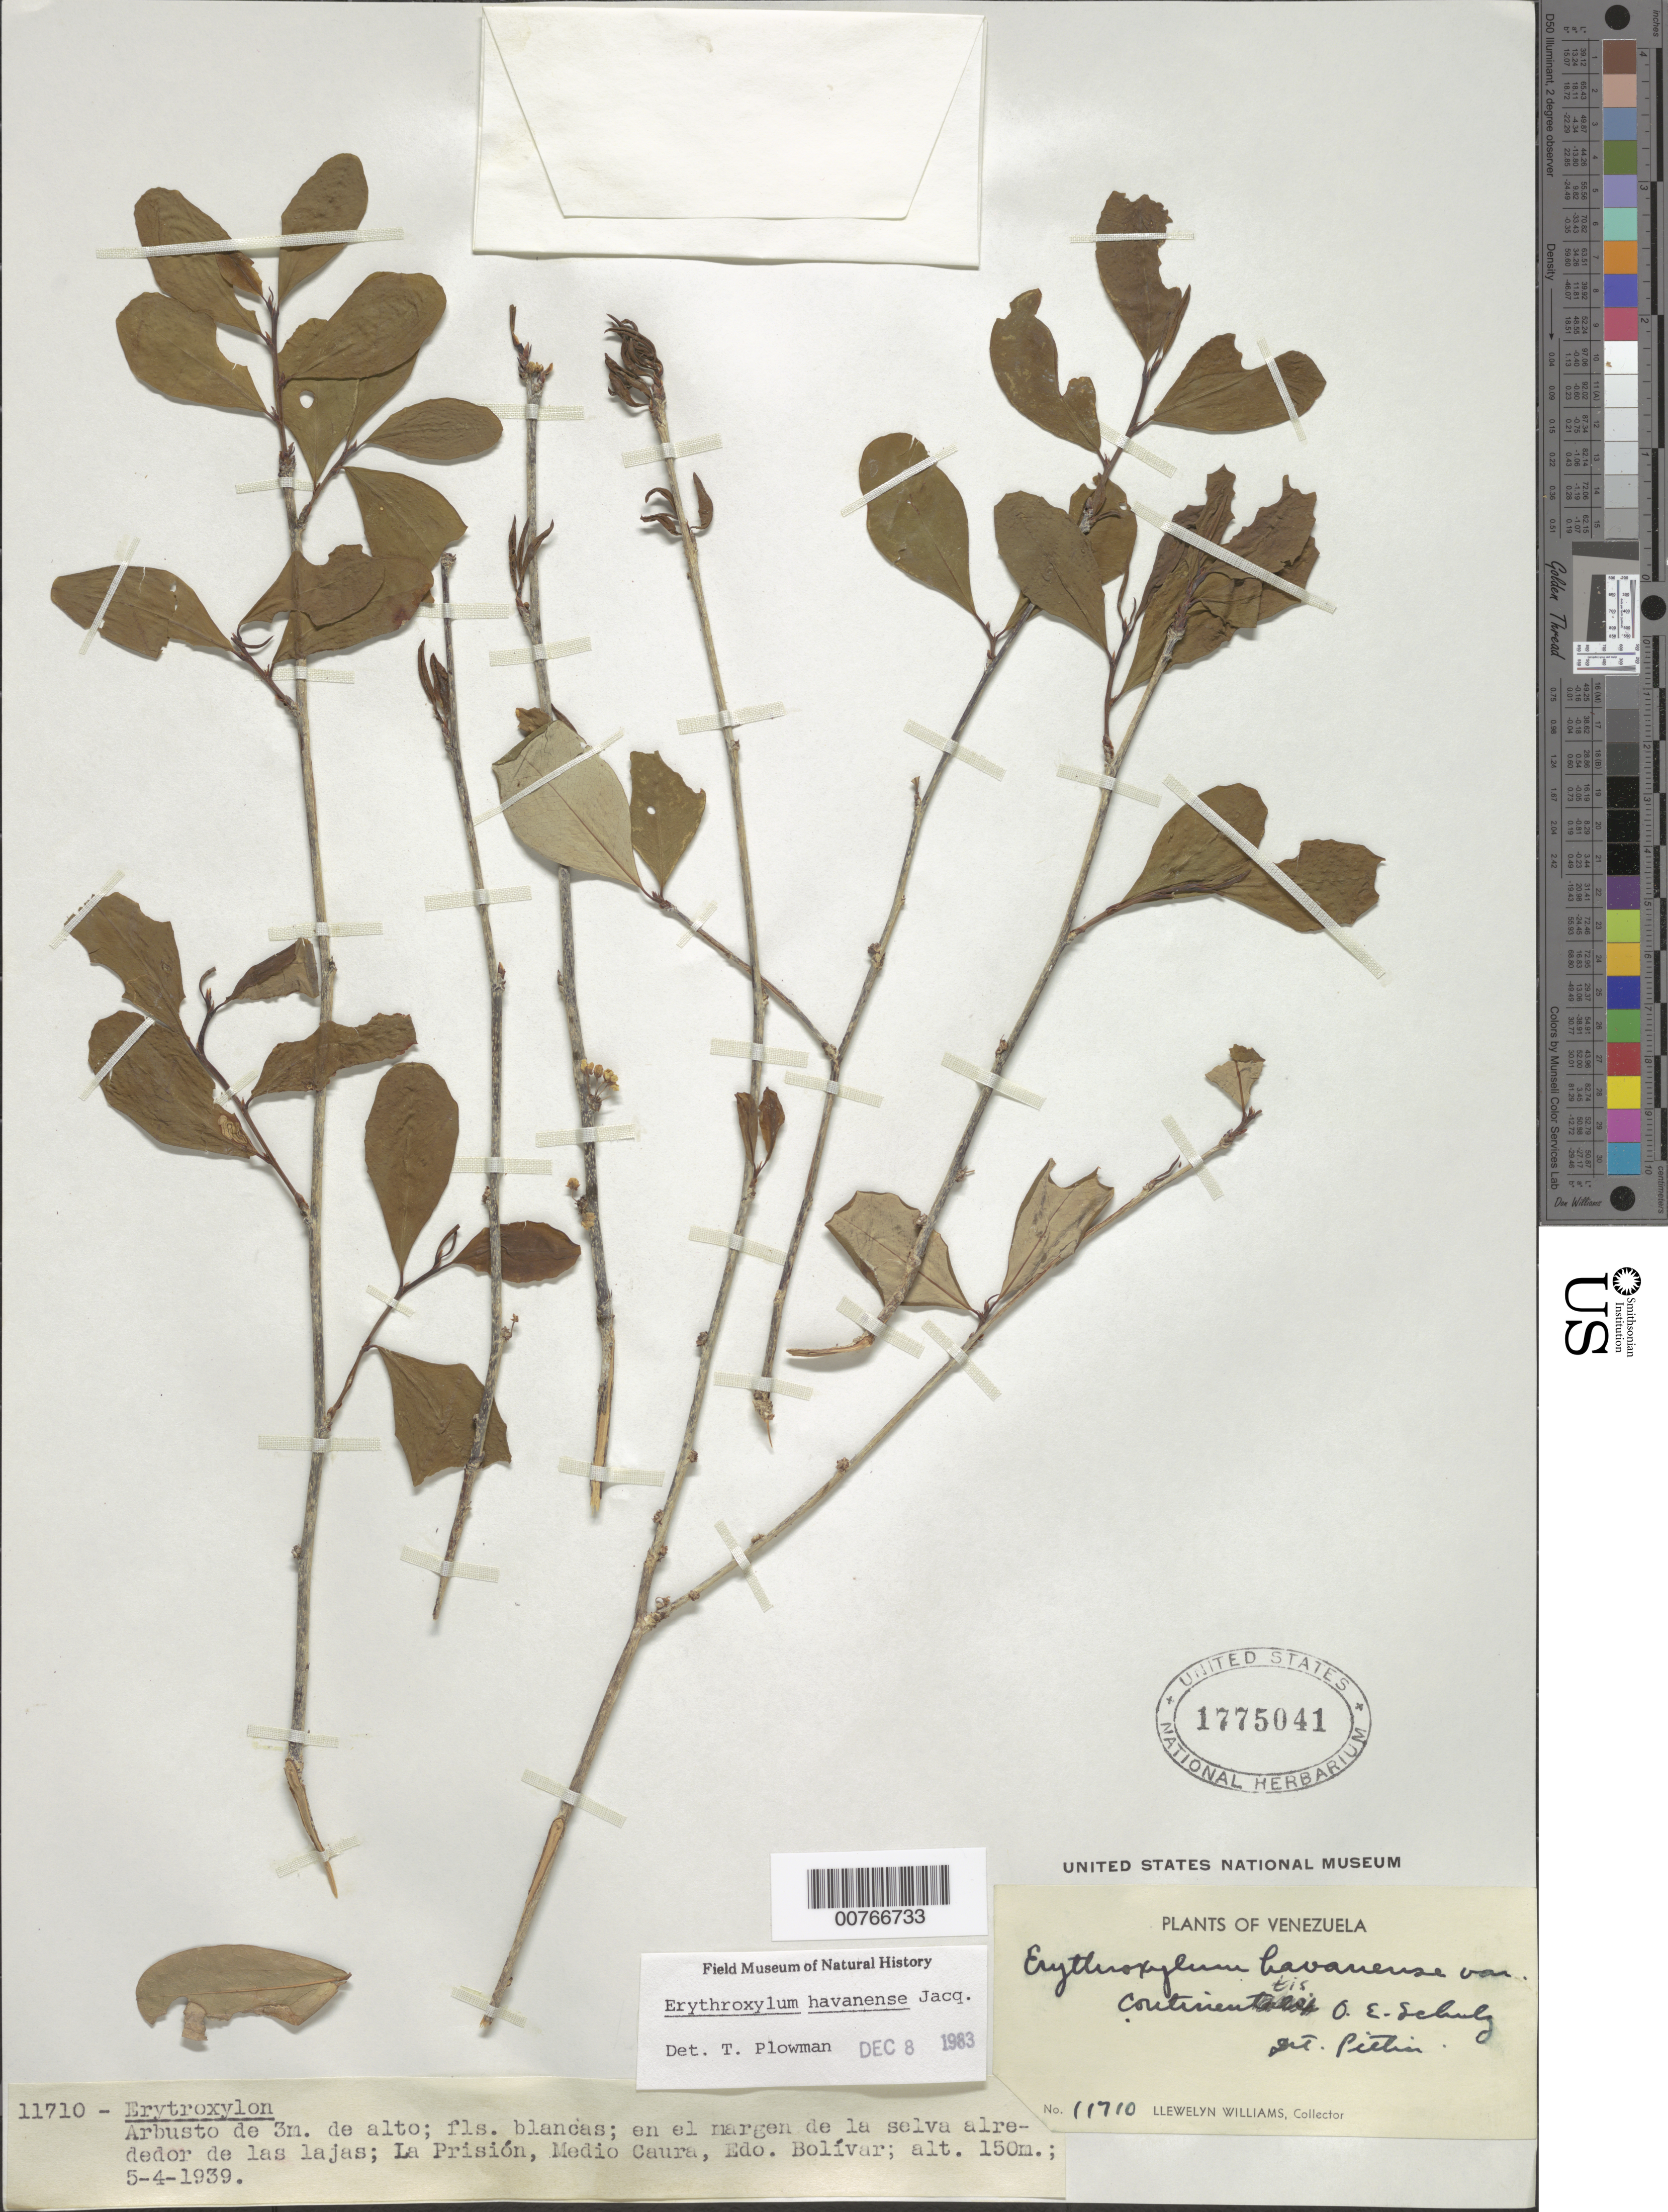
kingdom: Plantae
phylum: Tracheophyta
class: Magnoliopsida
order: Malpighiales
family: Erythroxylaceae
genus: Erythroxylum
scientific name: Erythroxylum havanense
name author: Jacq.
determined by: Plowman, Timothy C.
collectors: Ll. Williams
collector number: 11710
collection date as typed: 5-Apr-39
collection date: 1939-04-05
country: Venezuela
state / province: Bolívar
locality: La Prisión, Medio Caura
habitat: Selva alrededor de las lajas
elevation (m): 150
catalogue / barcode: US 1775041